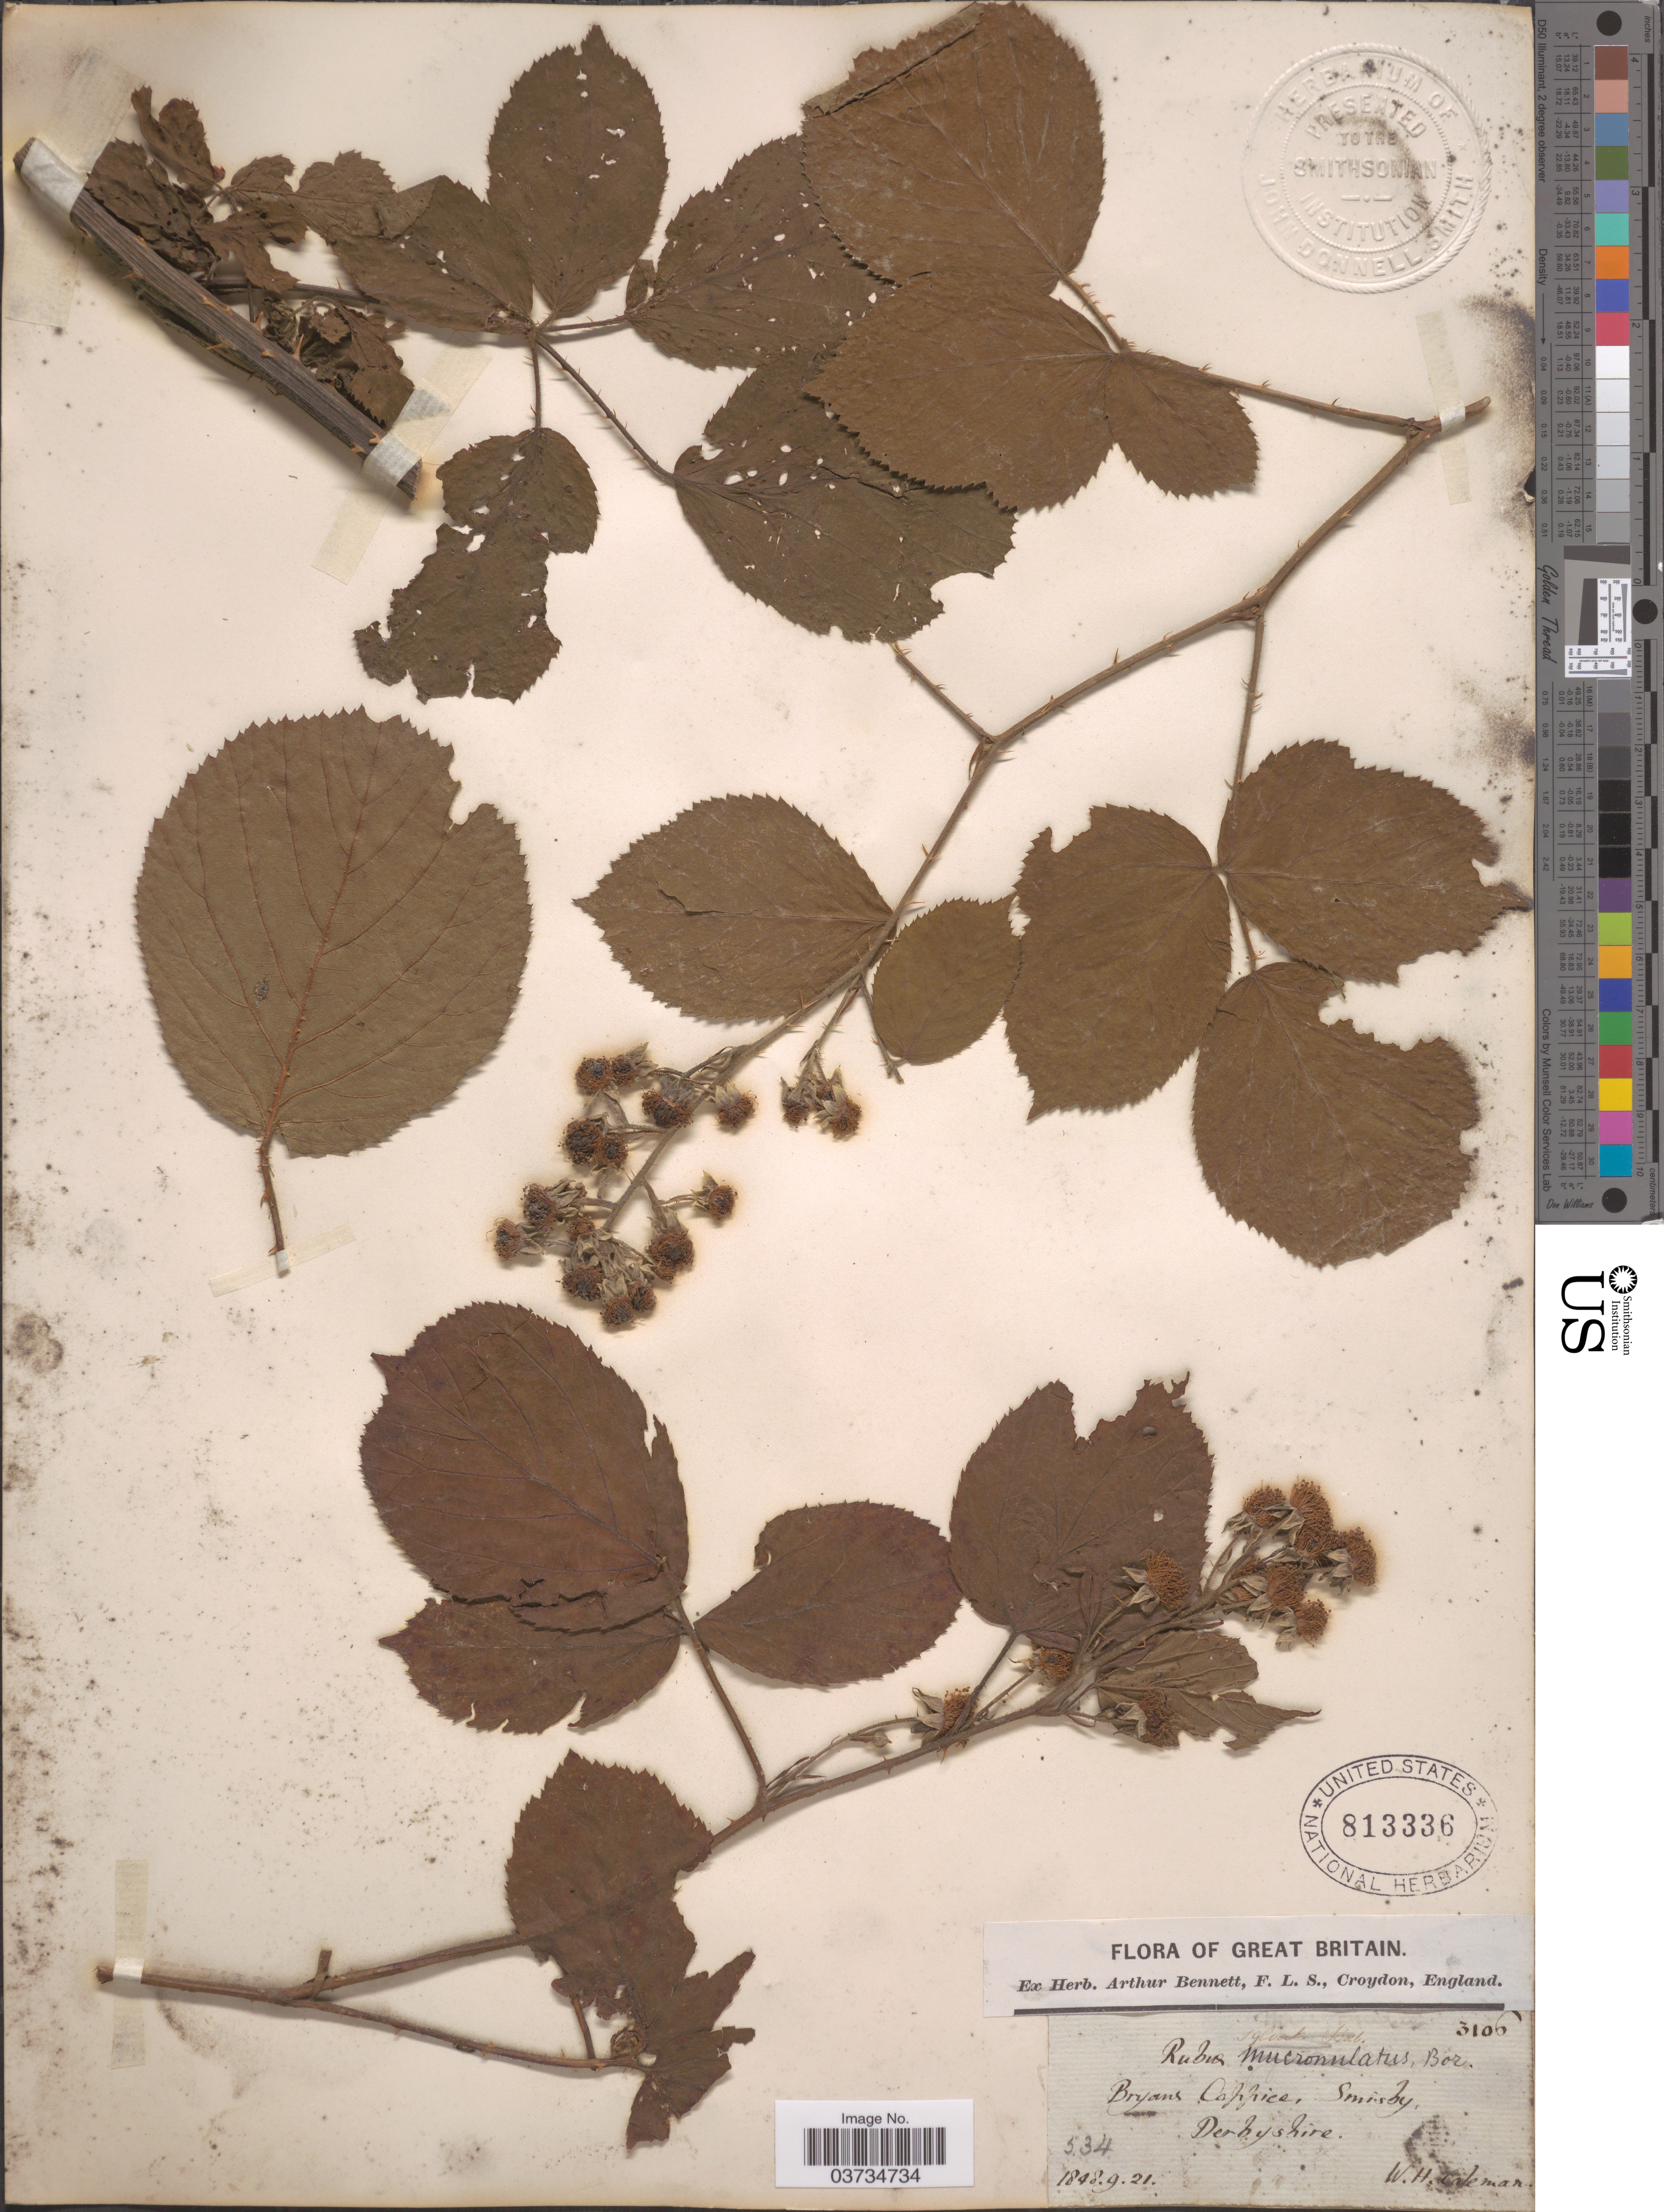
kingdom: Plantae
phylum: Tracheophyta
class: Magnoliopsida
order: Rosales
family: Rosaceae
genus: Rubus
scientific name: Rubus mucronulatus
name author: Boreau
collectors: W. H. Coleman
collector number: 3106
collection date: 1848-09-21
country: United Kingdom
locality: Great Britain. Bryans Coppice, Smisby. Derbyshire.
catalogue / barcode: US 813336